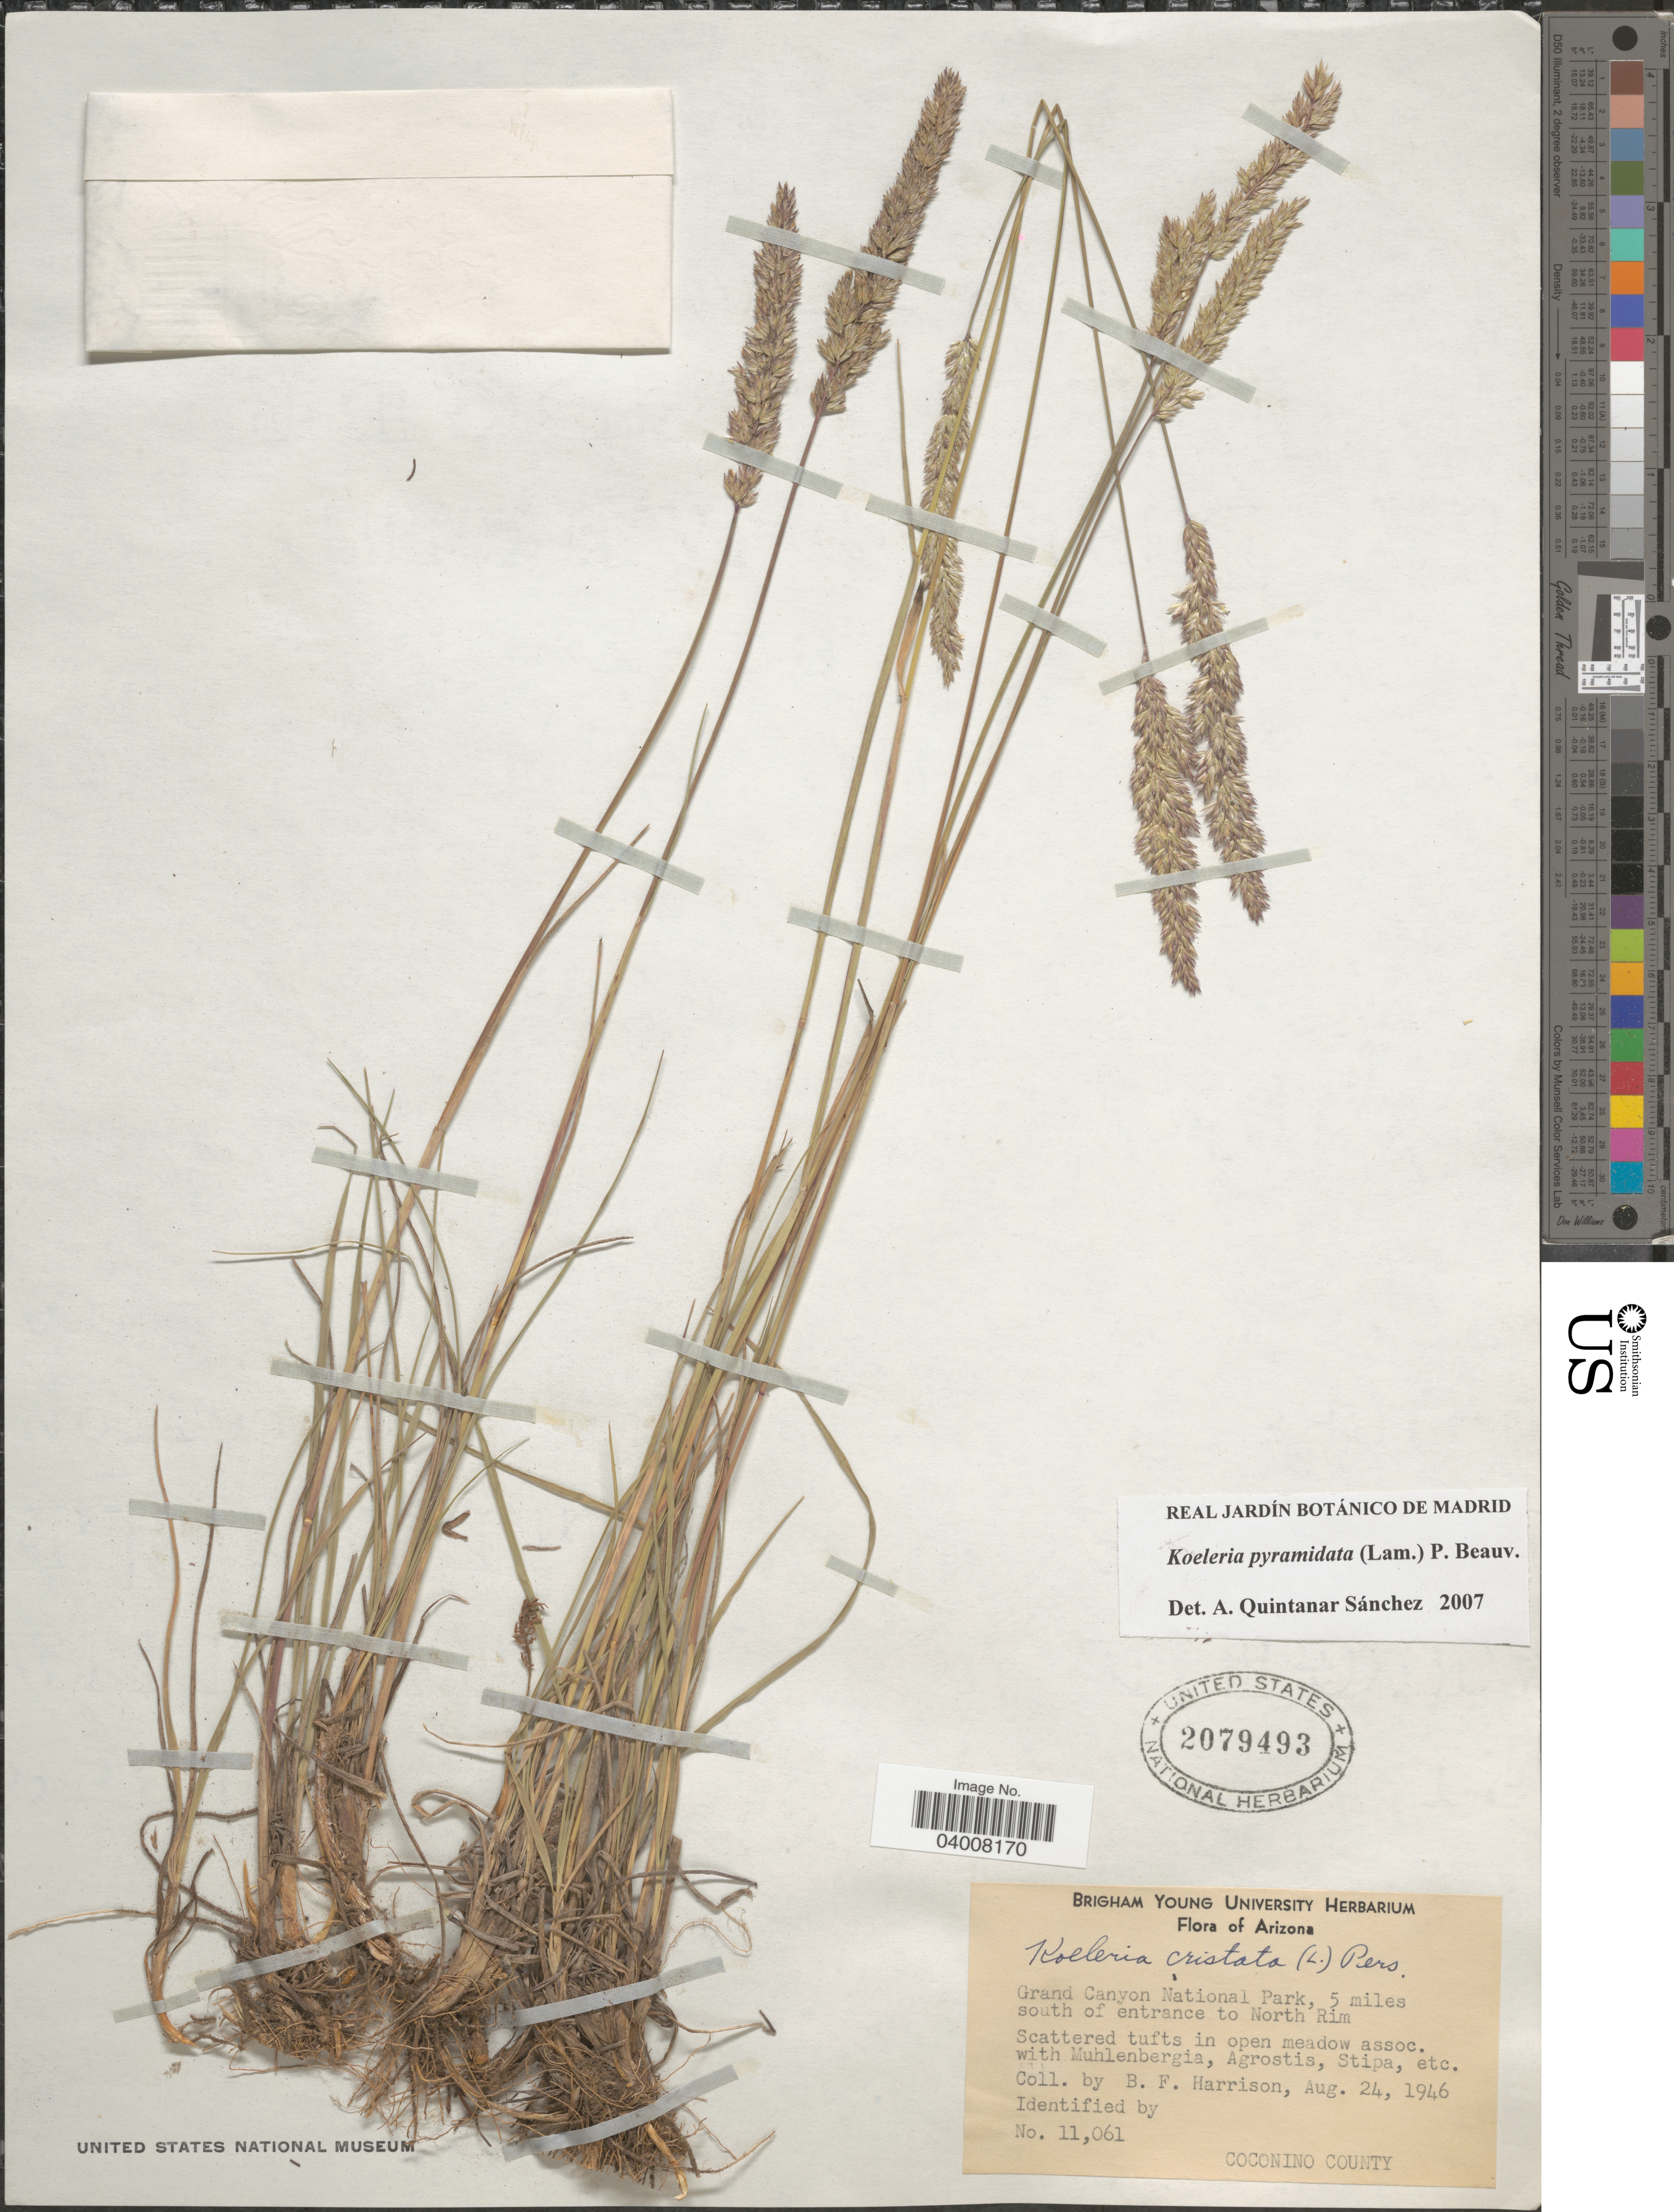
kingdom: Plantae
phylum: Tracheophyta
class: Liliopsida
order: Poales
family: Poaceae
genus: Koeleria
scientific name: Koeleria pyramidata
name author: (Lam.) P. Beauv.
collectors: B. F. Harrison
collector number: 11061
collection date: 1946-08-24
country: United States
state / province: Arizona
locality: Grand Canyon National Park, 5 miles south of entrance to North Rim.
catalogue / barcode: US 2079493